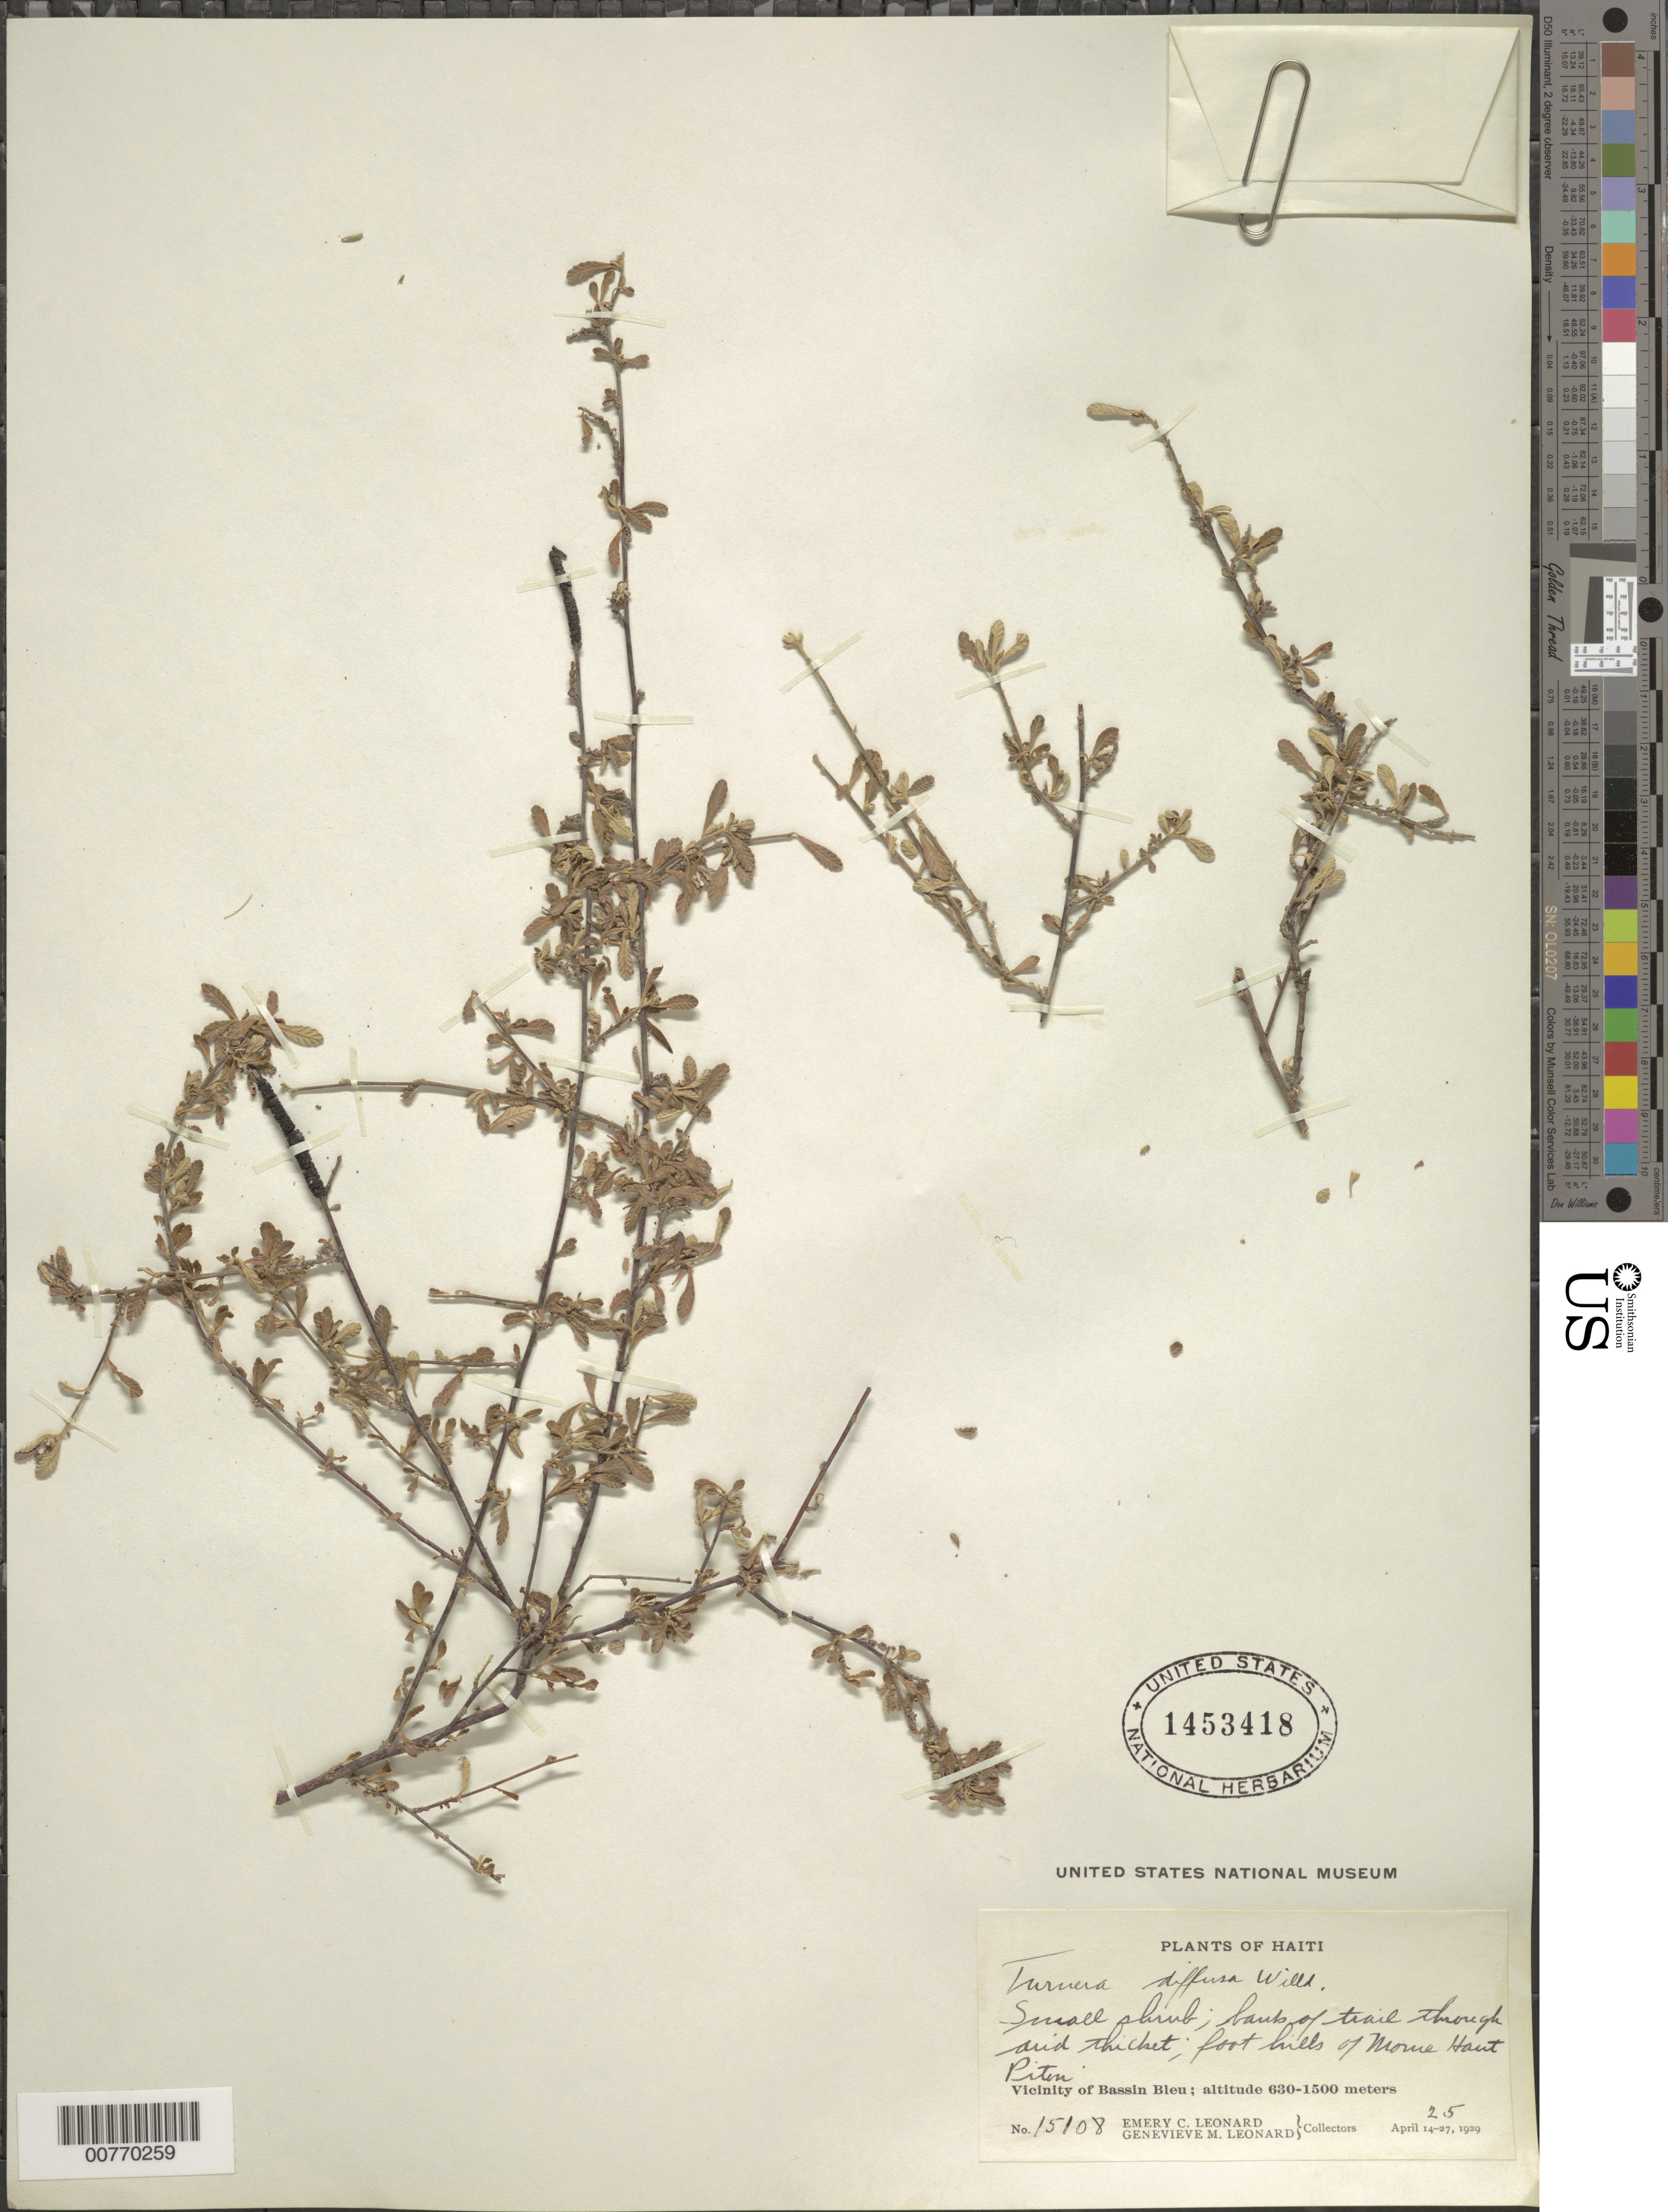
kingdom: Plantae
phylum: Tracheophyta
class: Magnoliopsida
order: Malpighiales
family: Turneraceae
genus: Turnera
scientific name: Turnera diffusa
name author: Willd. ex Schult.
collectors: E. C. Leonard & G. M. Leonard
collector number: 15108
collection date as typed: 25 Apr 1929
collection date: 1929-04-25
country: Haiti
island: Hispaniola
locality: Vicinity of Bassin Bleu, foot hills of Morme Haut Piten.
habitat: Banks of trail through arid thicket.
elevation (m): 630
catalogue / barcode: US 1453418